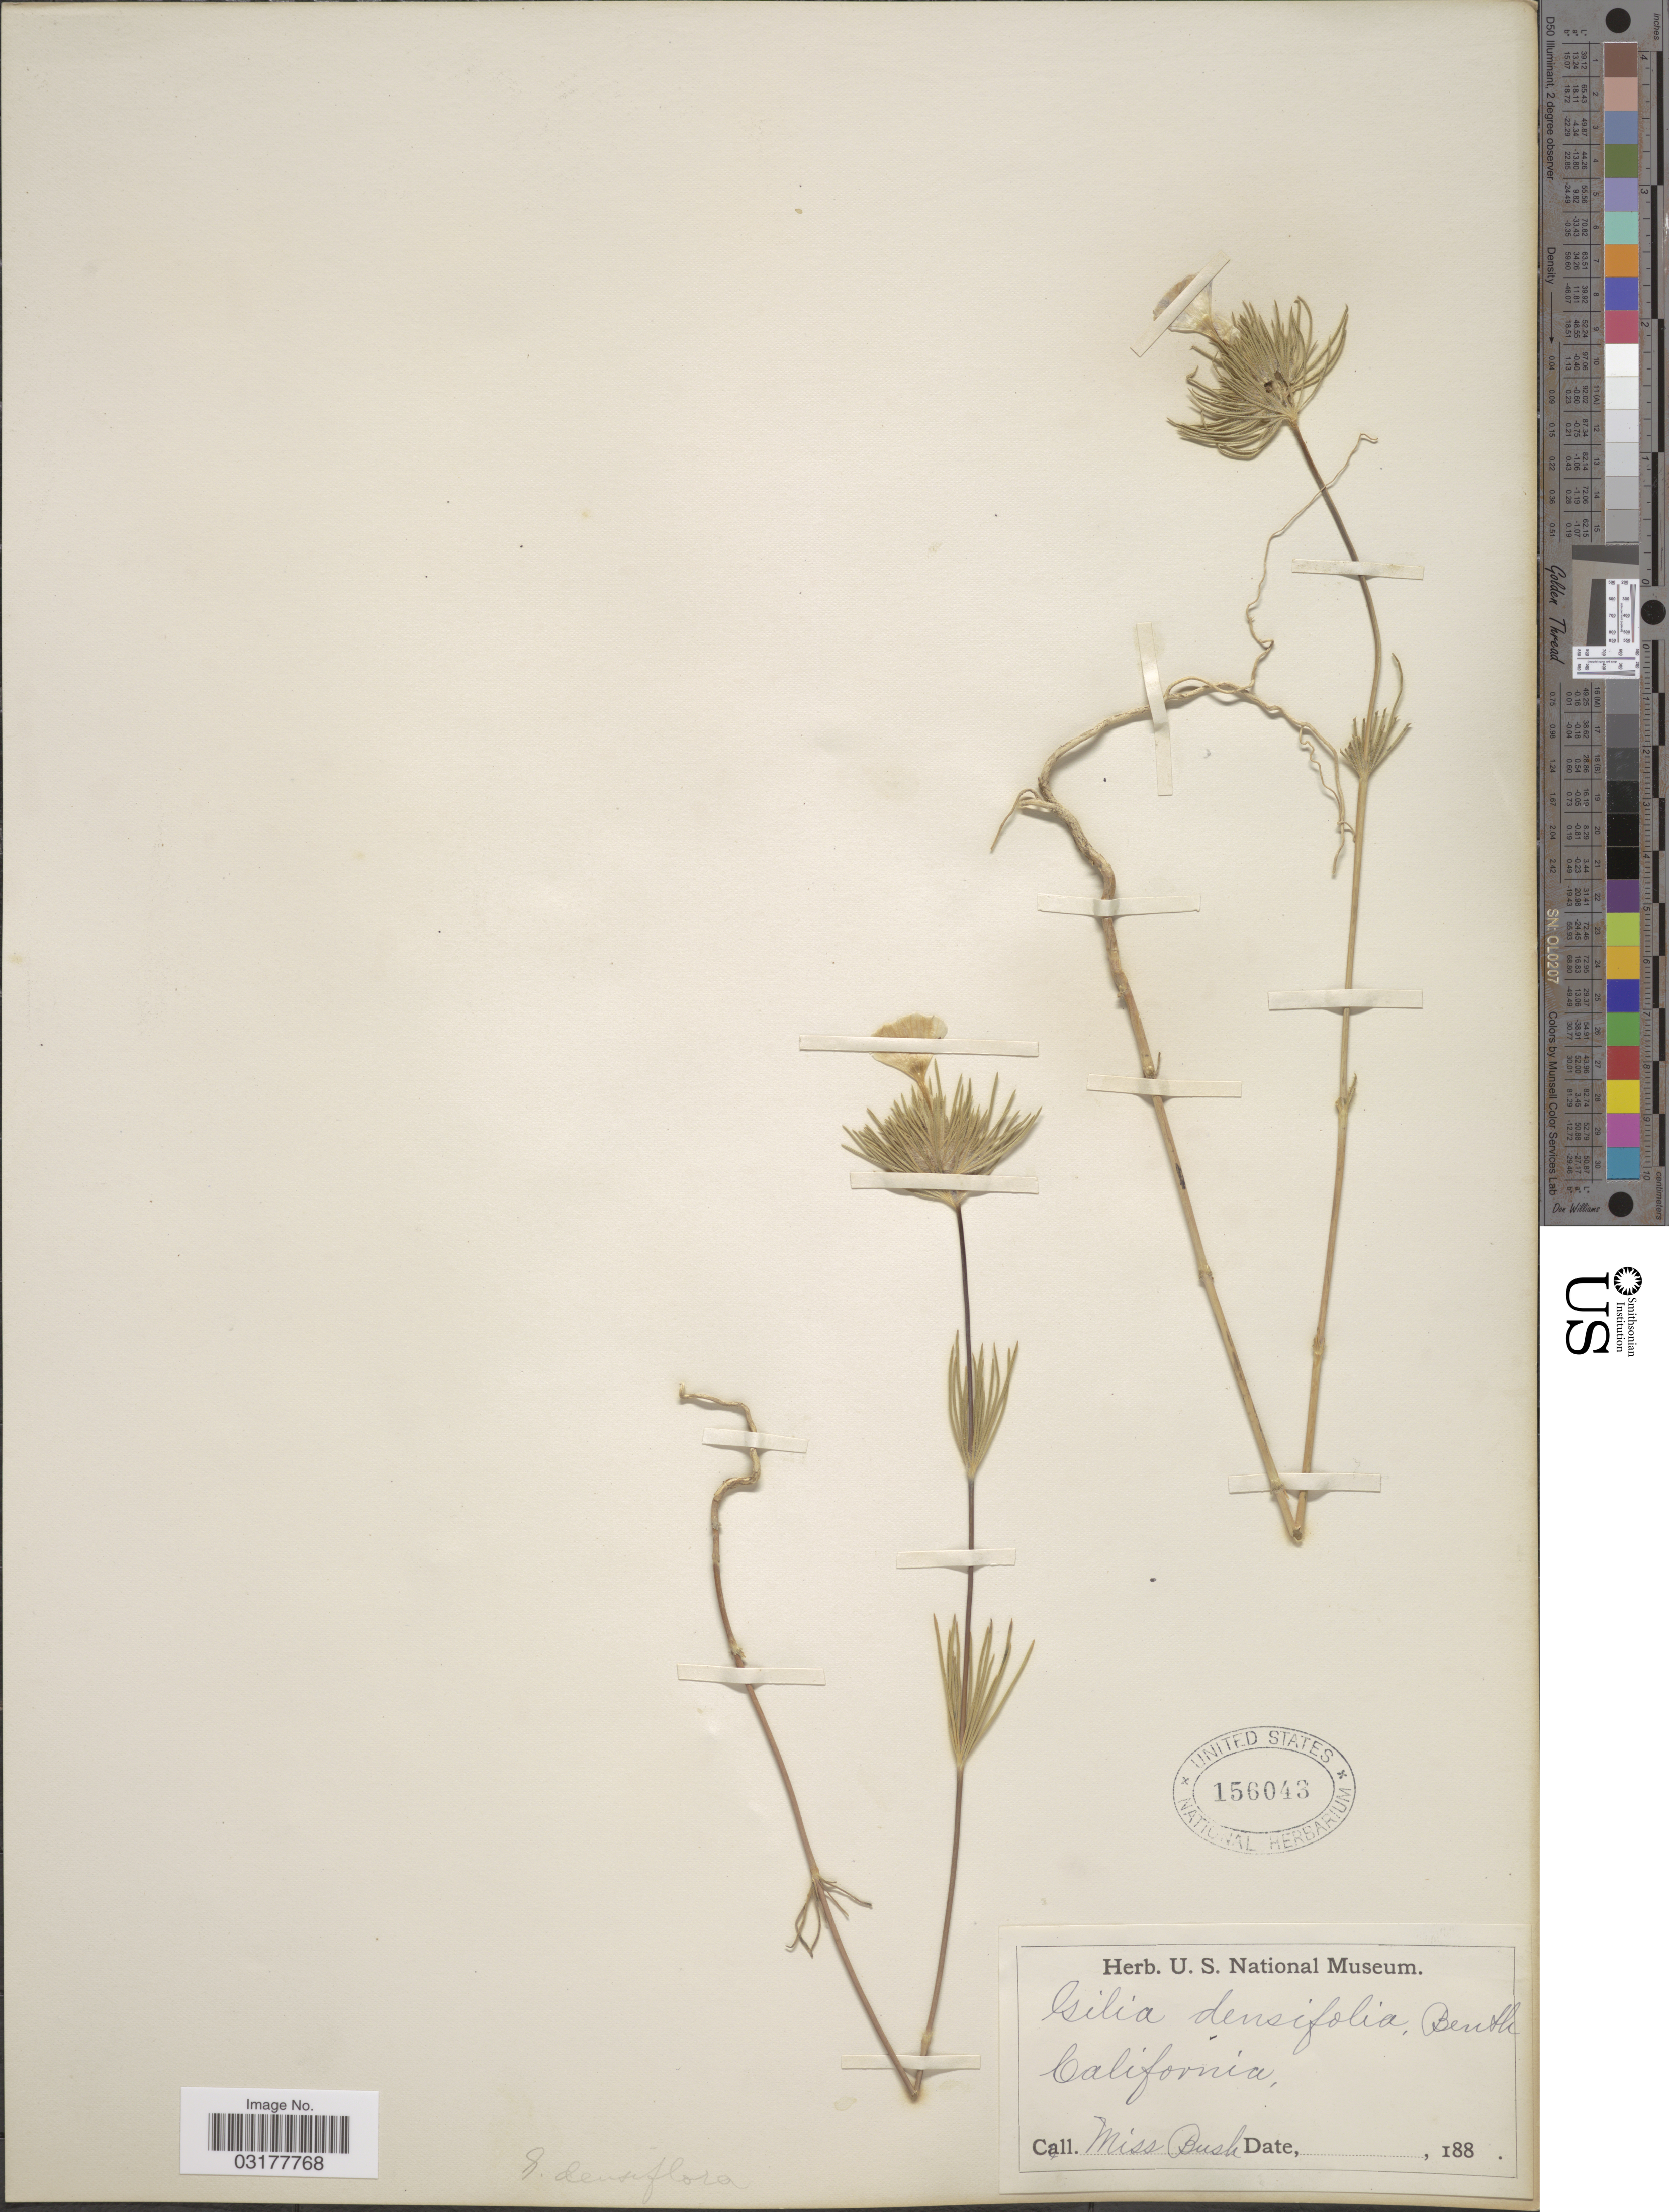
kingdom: Plantae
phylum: Tracheophyta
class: Magnoliopsida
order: Ericales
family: Polemoniaceae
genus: Leptosiphon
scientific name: Leptosiphon grandiflorus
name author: Benth.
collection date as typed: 188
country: United States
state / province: California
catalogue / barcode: US 156043